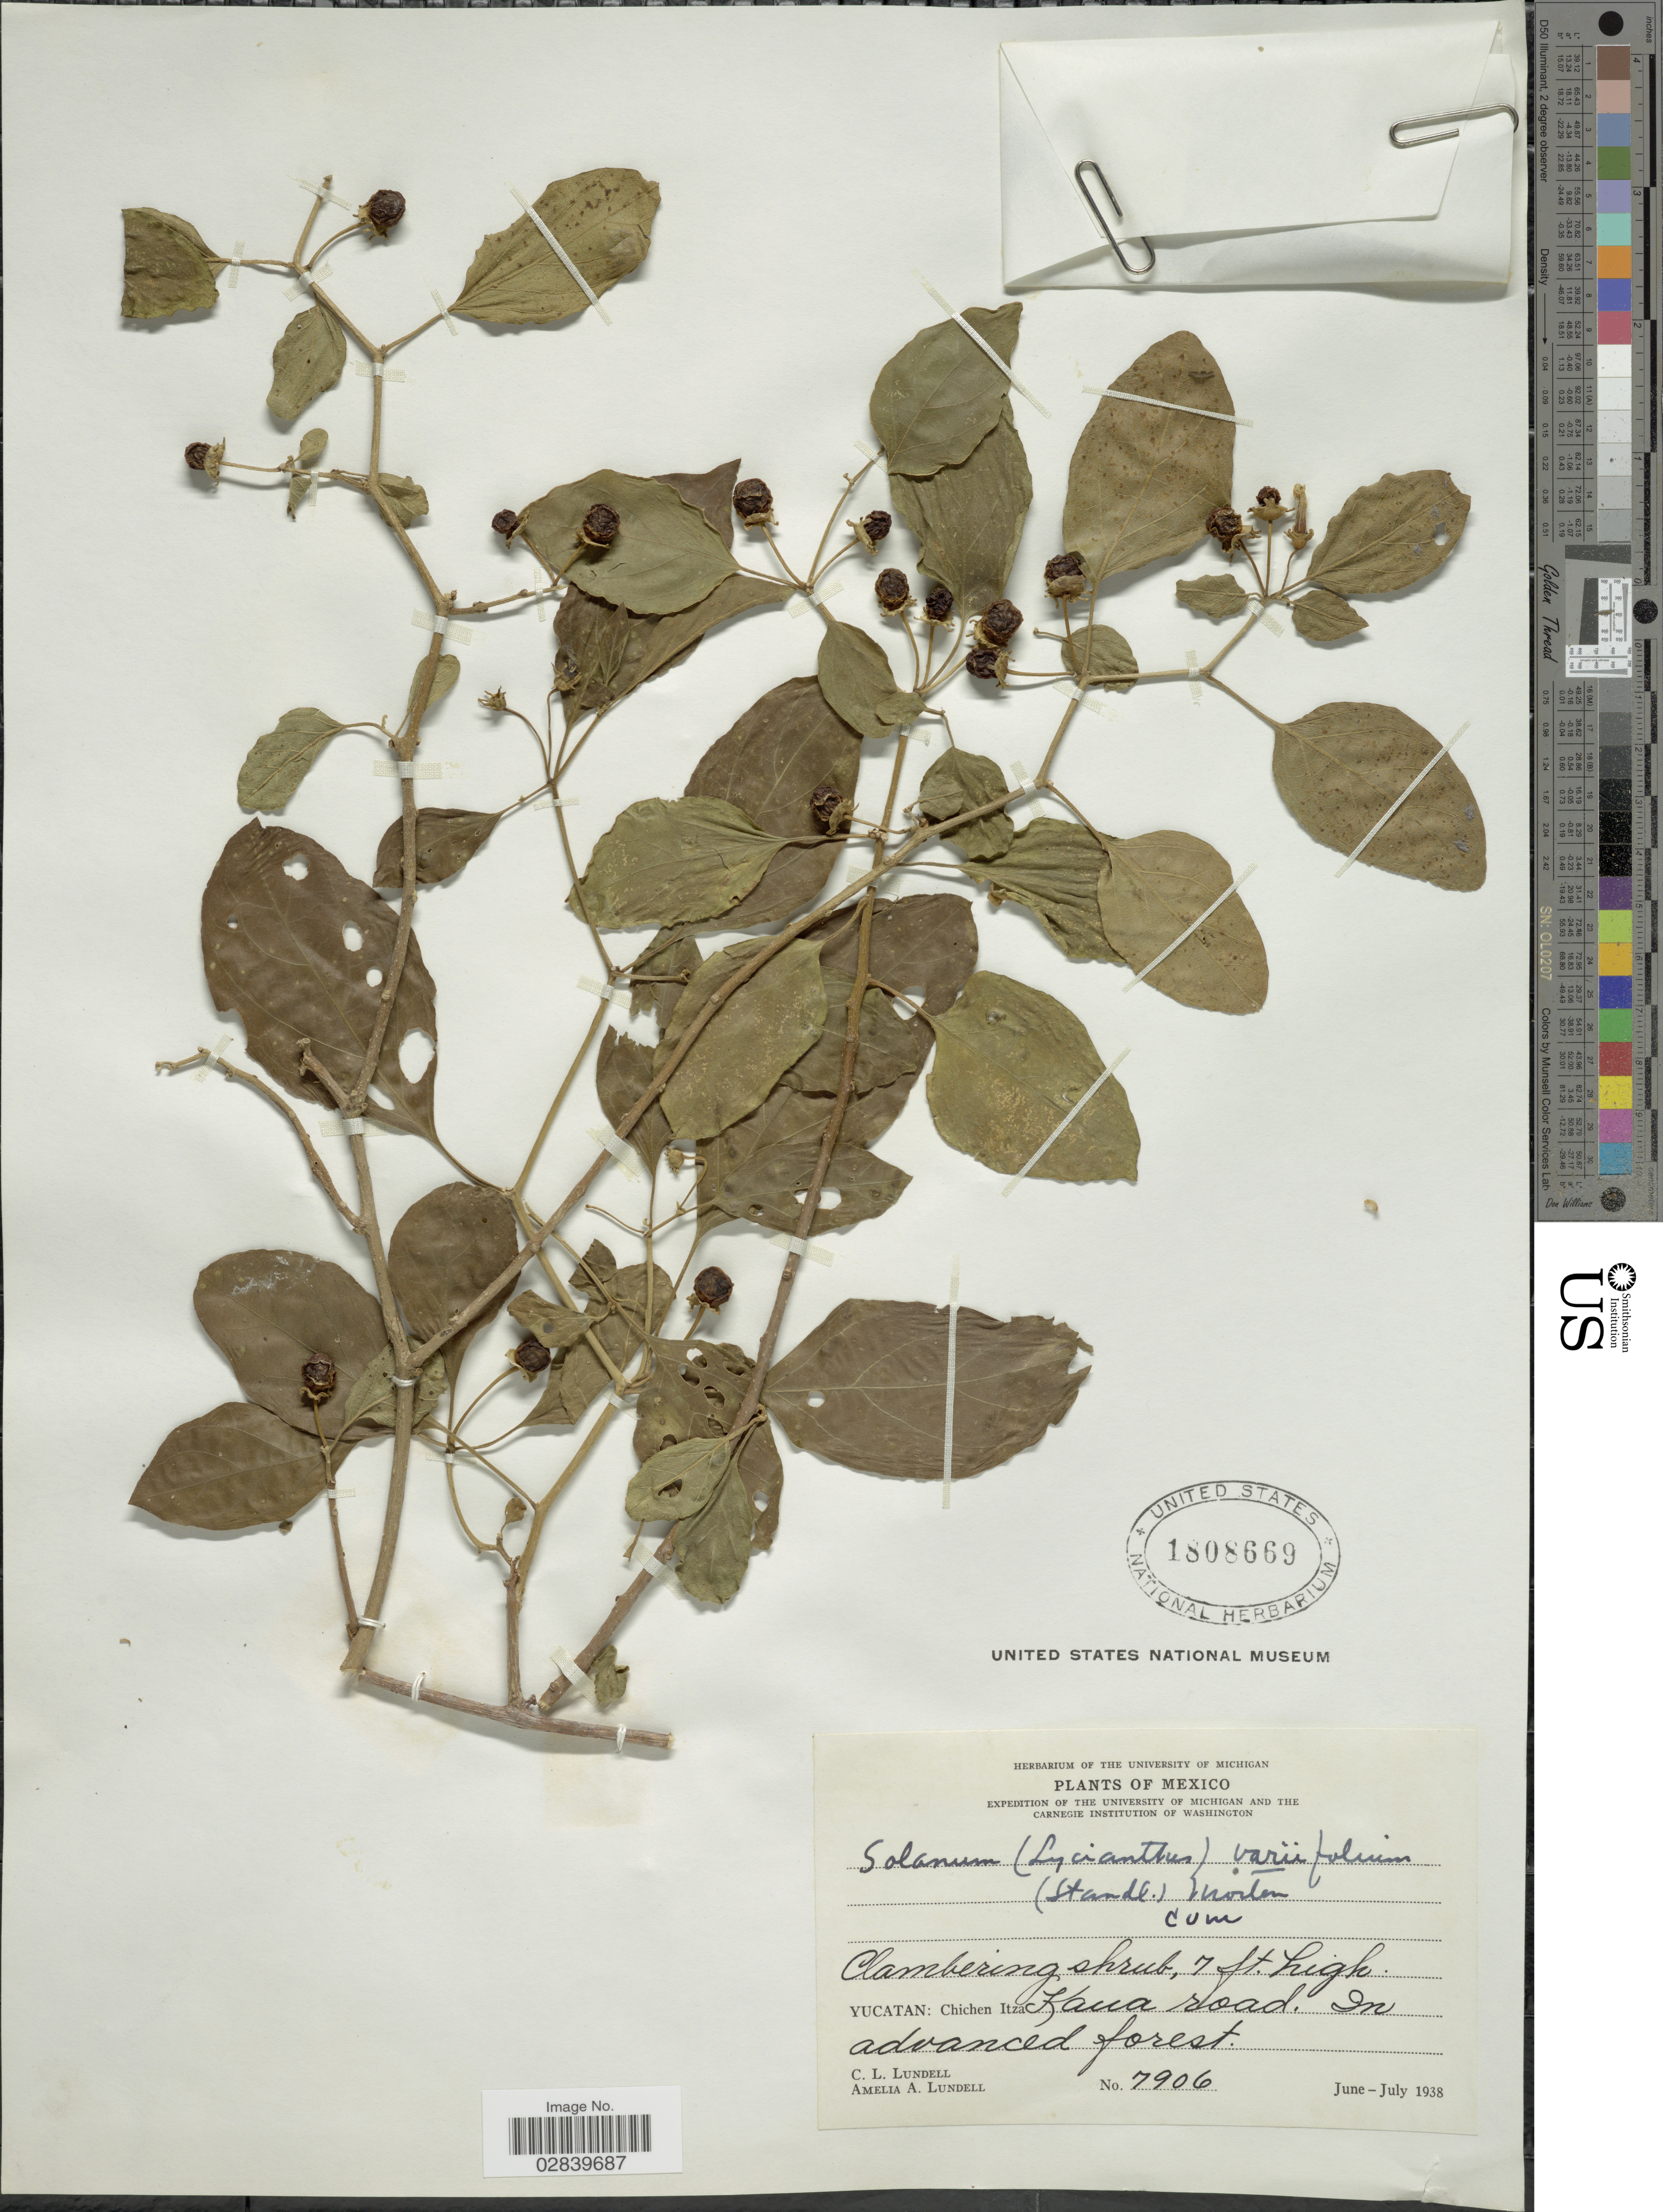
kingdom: Plantae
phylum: Tracheophyta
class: Magnoliopsida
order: Solanales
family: Solanaceae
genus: Lycianthes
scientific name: Lycianthes variifolia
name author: Standl.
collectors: C. L. Lundell & A. A. Lundell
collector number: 7906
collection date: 1938-06/1938-07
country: Mexico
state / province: Yucatán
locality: Chichen Itza. Kaua road.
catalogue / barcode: US 1808669